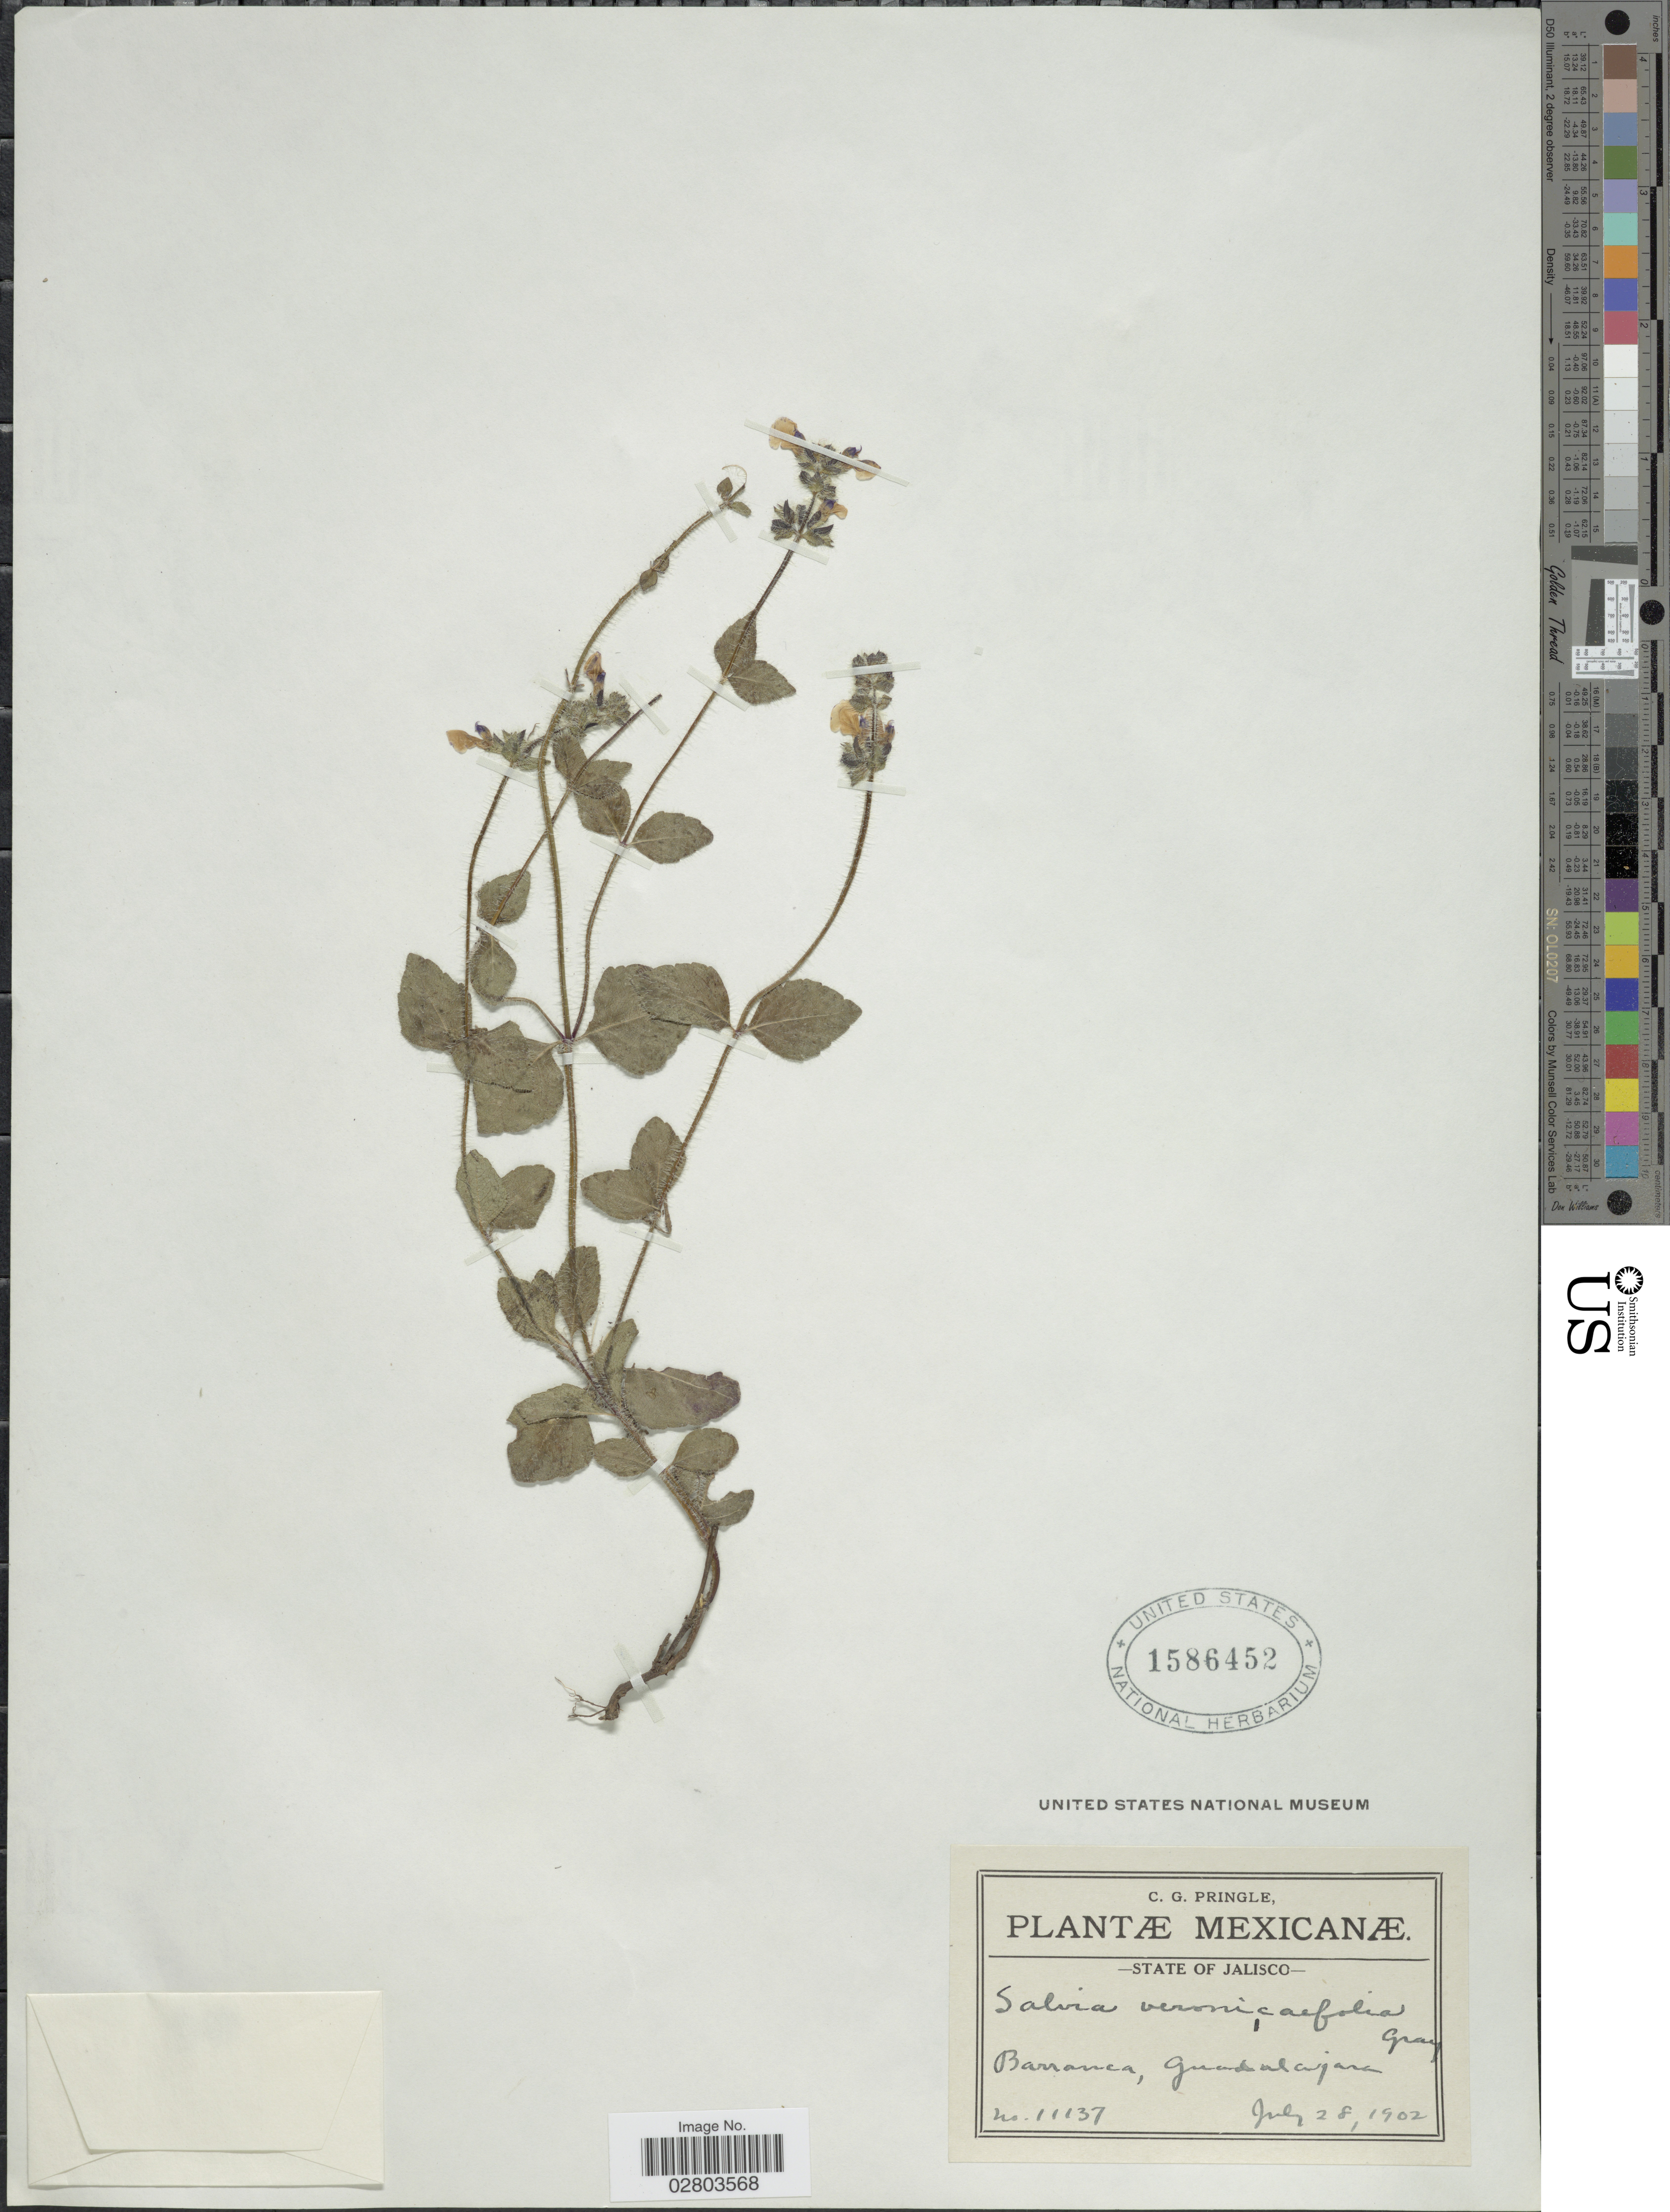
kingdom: Plantae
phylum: Tracheophyta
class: Magnoliopsida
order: Lamiales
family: Lamiaceae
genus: Salvia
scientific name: Salvia veronicaefolia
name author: A. Gray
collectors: C. G. Pringle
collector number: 11137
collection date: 1902-07-28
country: Mexico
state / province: Jalisco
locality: Barranca, Guadalajara.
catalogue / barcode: US 1586452